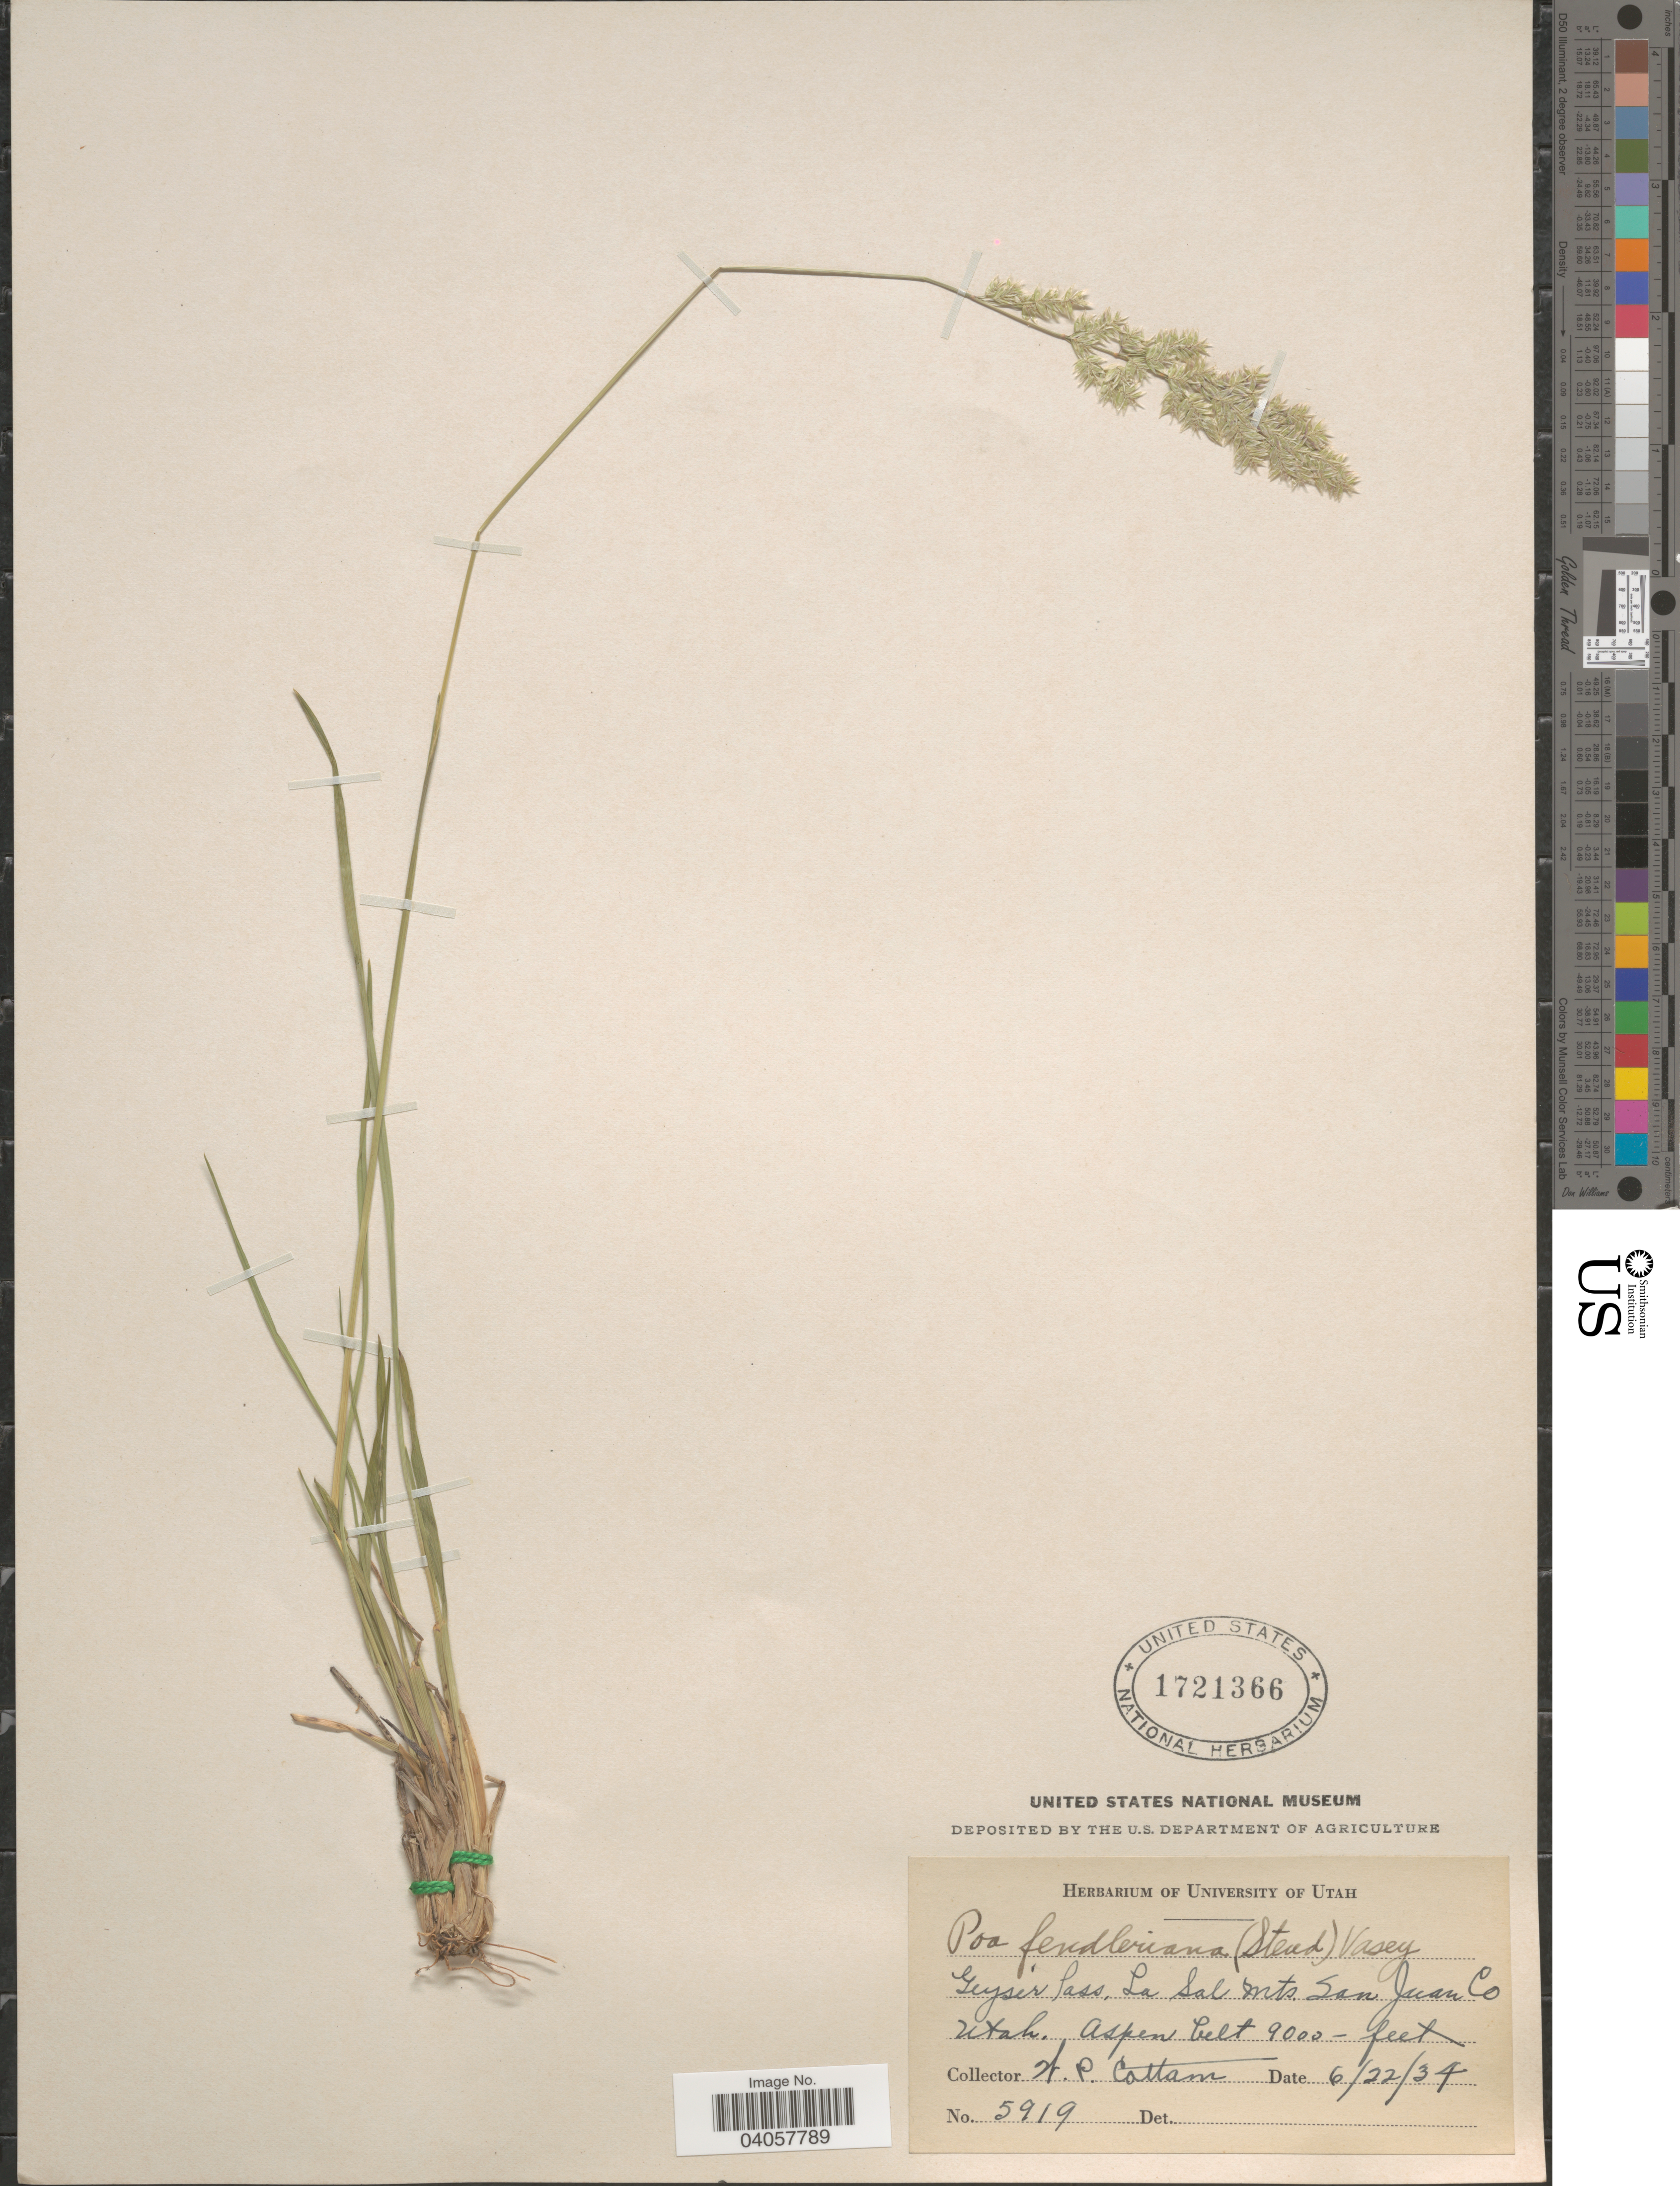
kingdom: Plantae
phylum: Tracheophyta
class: Liliopsida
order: Poales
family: Poaceae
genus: Poa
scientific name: Poa fendleriana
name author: (Steud.) Vasey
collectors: W. Cottam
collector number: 5919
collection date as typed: Transcribed d/m/y: 22/6/34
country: United States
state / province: Utah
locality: Geyser Pass, La Sal Mts. San Juan Co.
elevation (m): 2743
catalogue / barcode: US 1721366